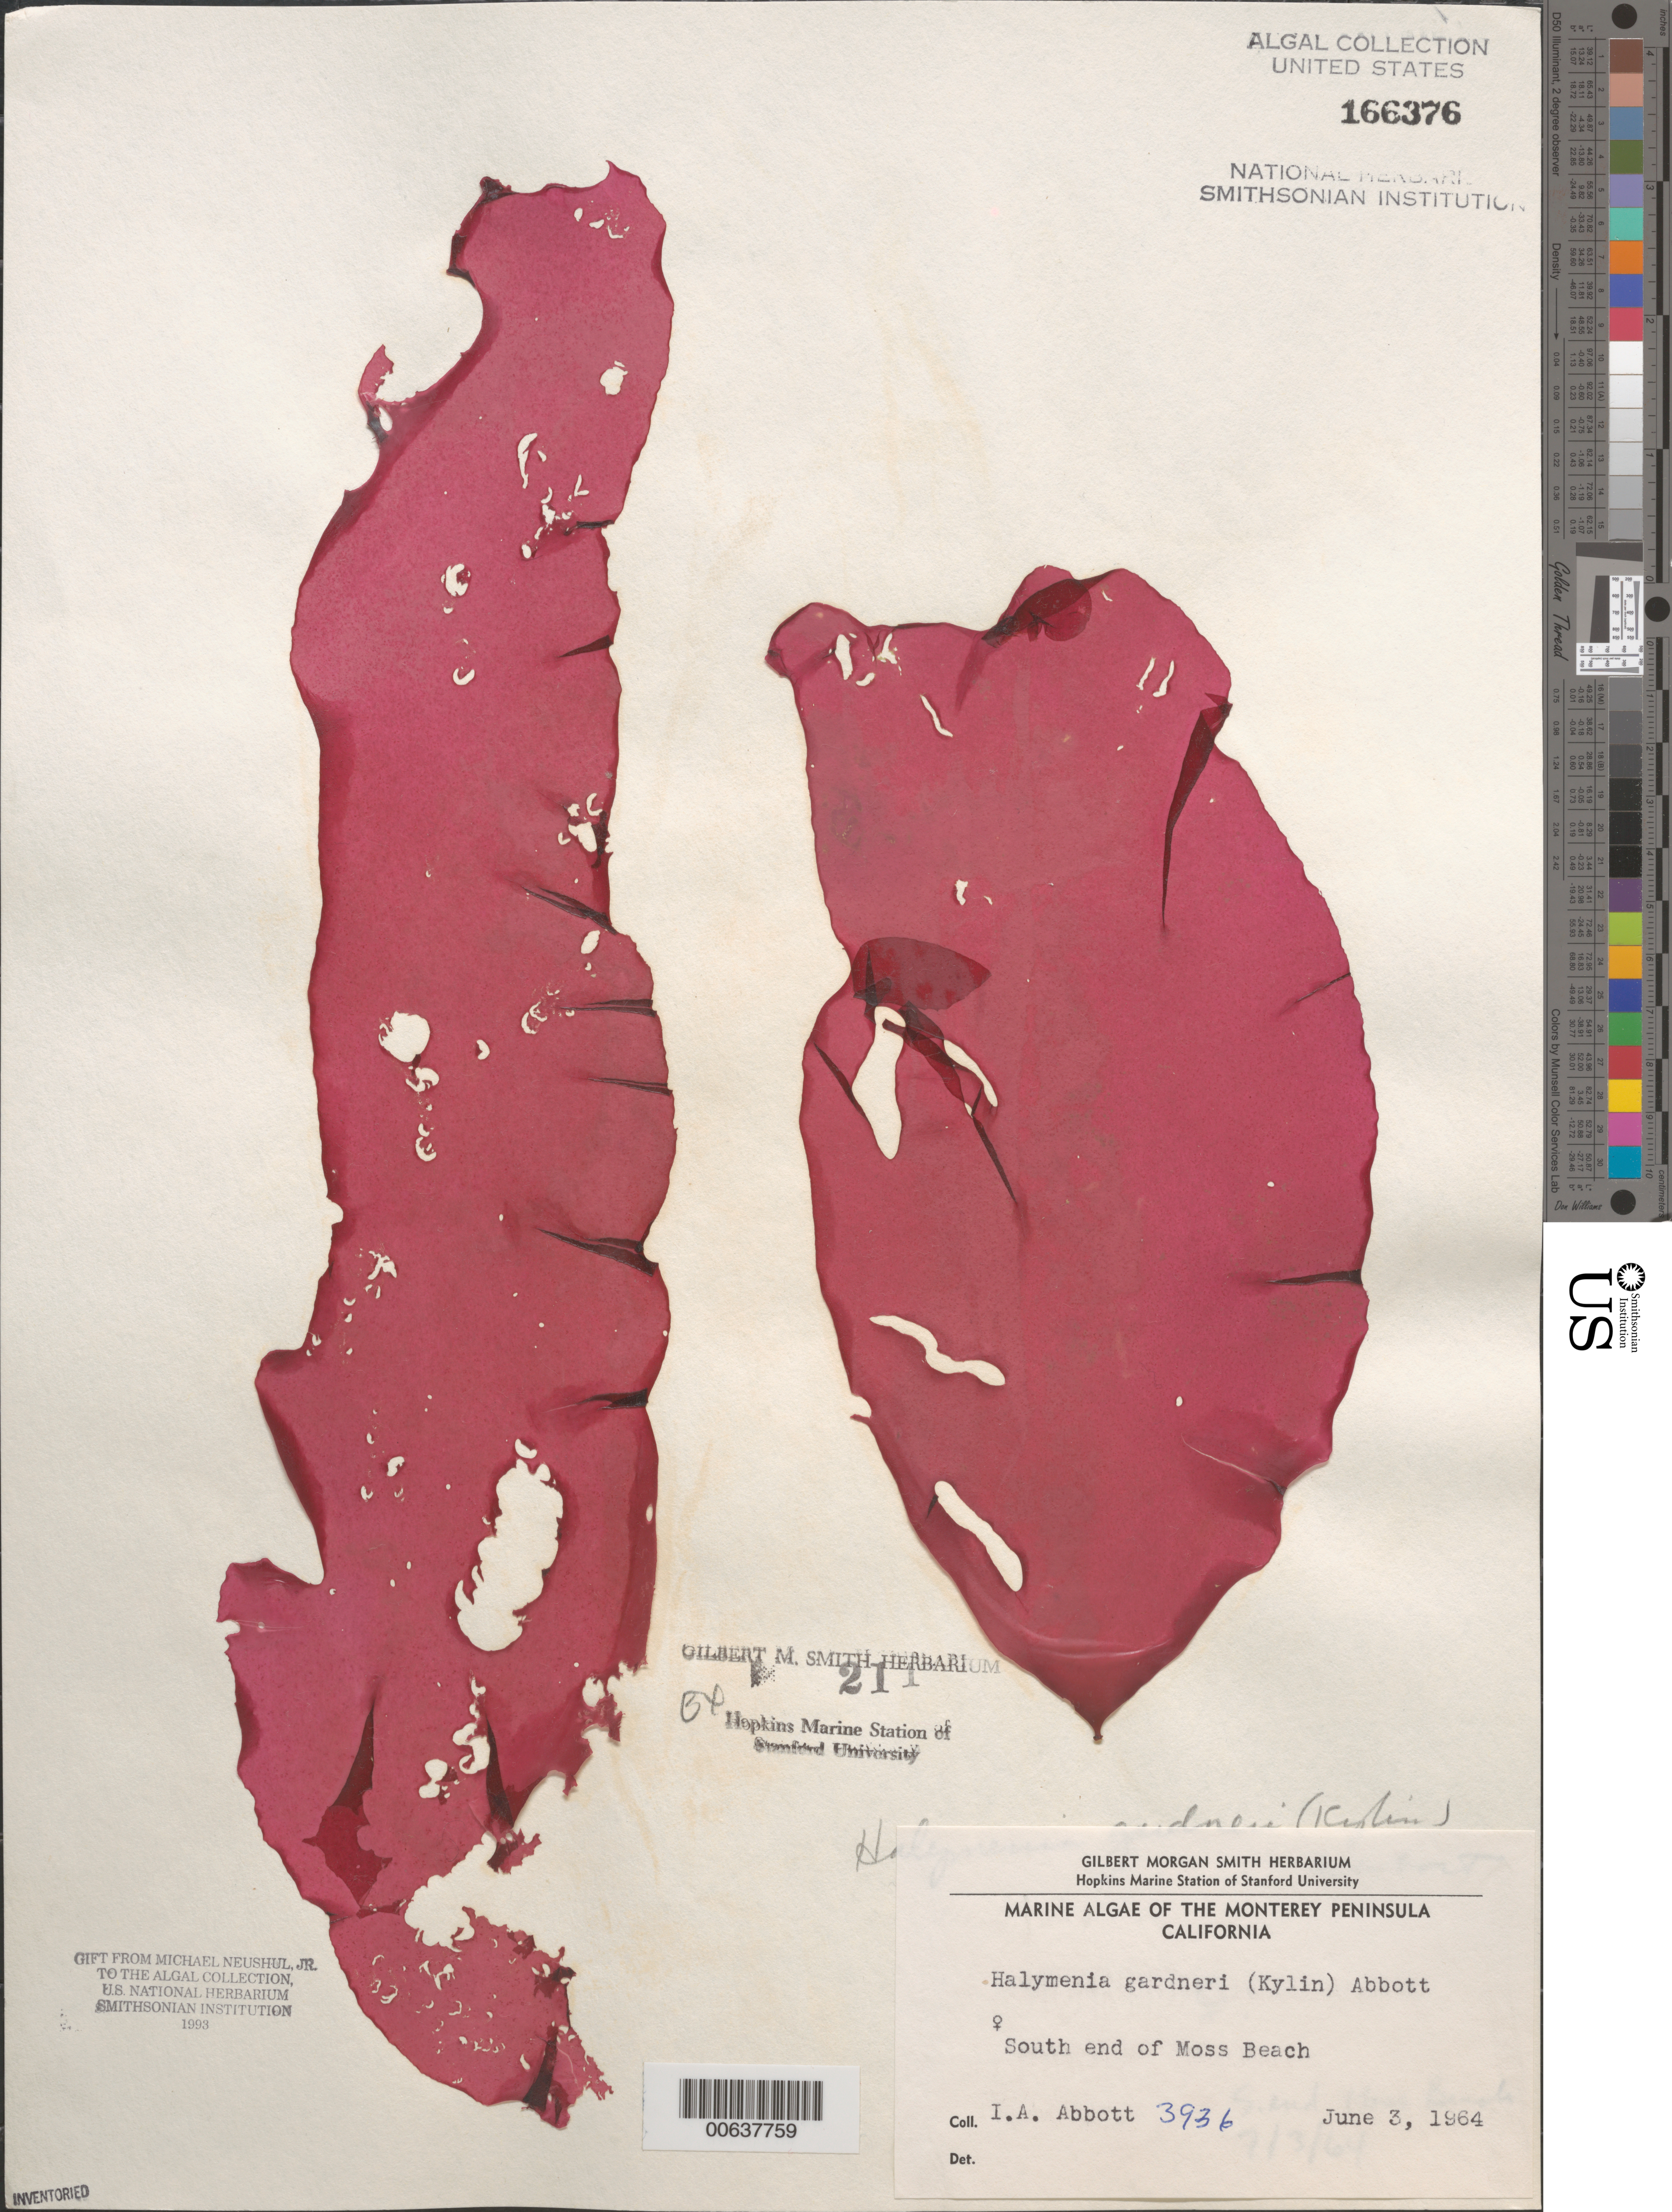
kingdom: Plantae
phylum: Rhodophyta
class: Florideophyceae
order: Halymeniales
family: Halymeniaceae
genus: Halymenia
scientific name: Halymenia gardneri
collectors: I. A. Abbott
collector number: IAA 3936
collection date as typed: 03 Jun 1964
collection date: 1964-06-03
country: United States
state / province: California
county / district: Monterey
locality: Moss Beach, south end, Monterey Peninsula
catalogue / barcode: US 166376